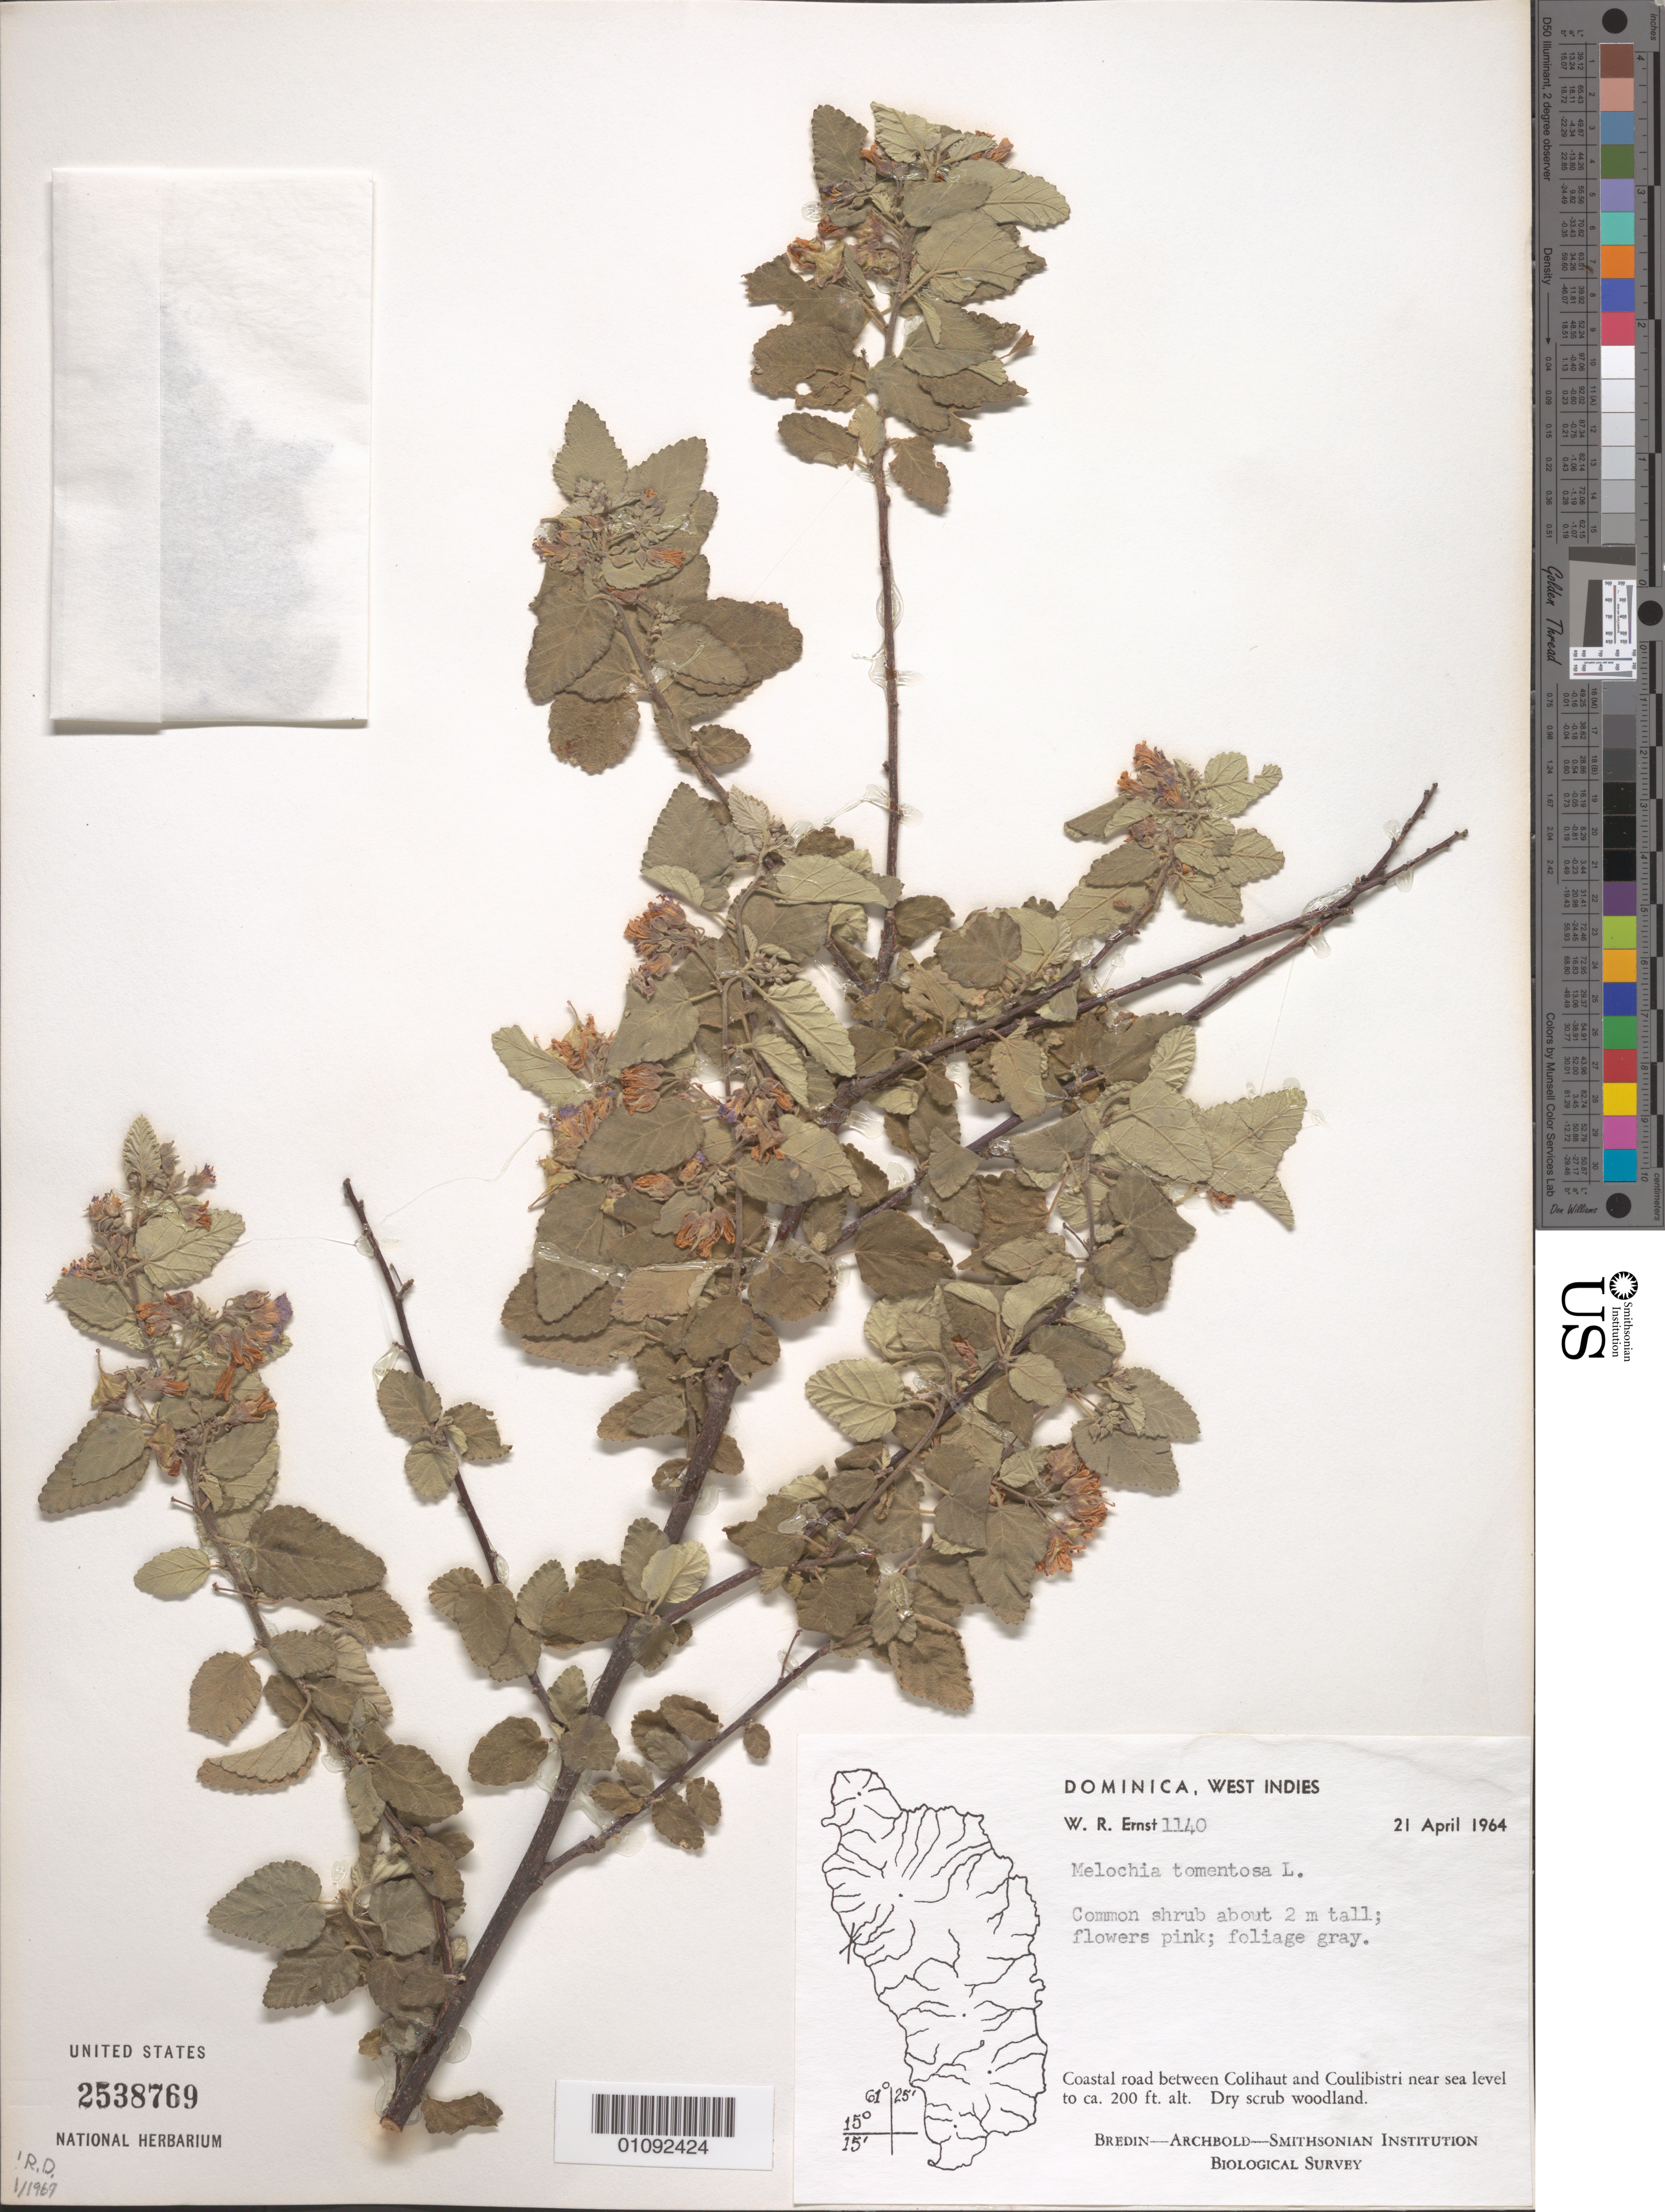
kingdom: Plantae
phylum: Tracheophyta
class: Magnoliopsida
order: Malvales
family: Malvaceae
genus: Melochia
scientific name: Melochia tomentosa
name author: L.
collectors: W. R. Ernst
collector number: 1140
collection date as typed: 21 Apr 1964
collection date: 1964-04-21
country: Dominica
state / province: St. Joseph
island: Dominica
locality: Coastal road between Colihaut and Coulibistri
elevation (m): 0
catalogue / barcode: US 2538769